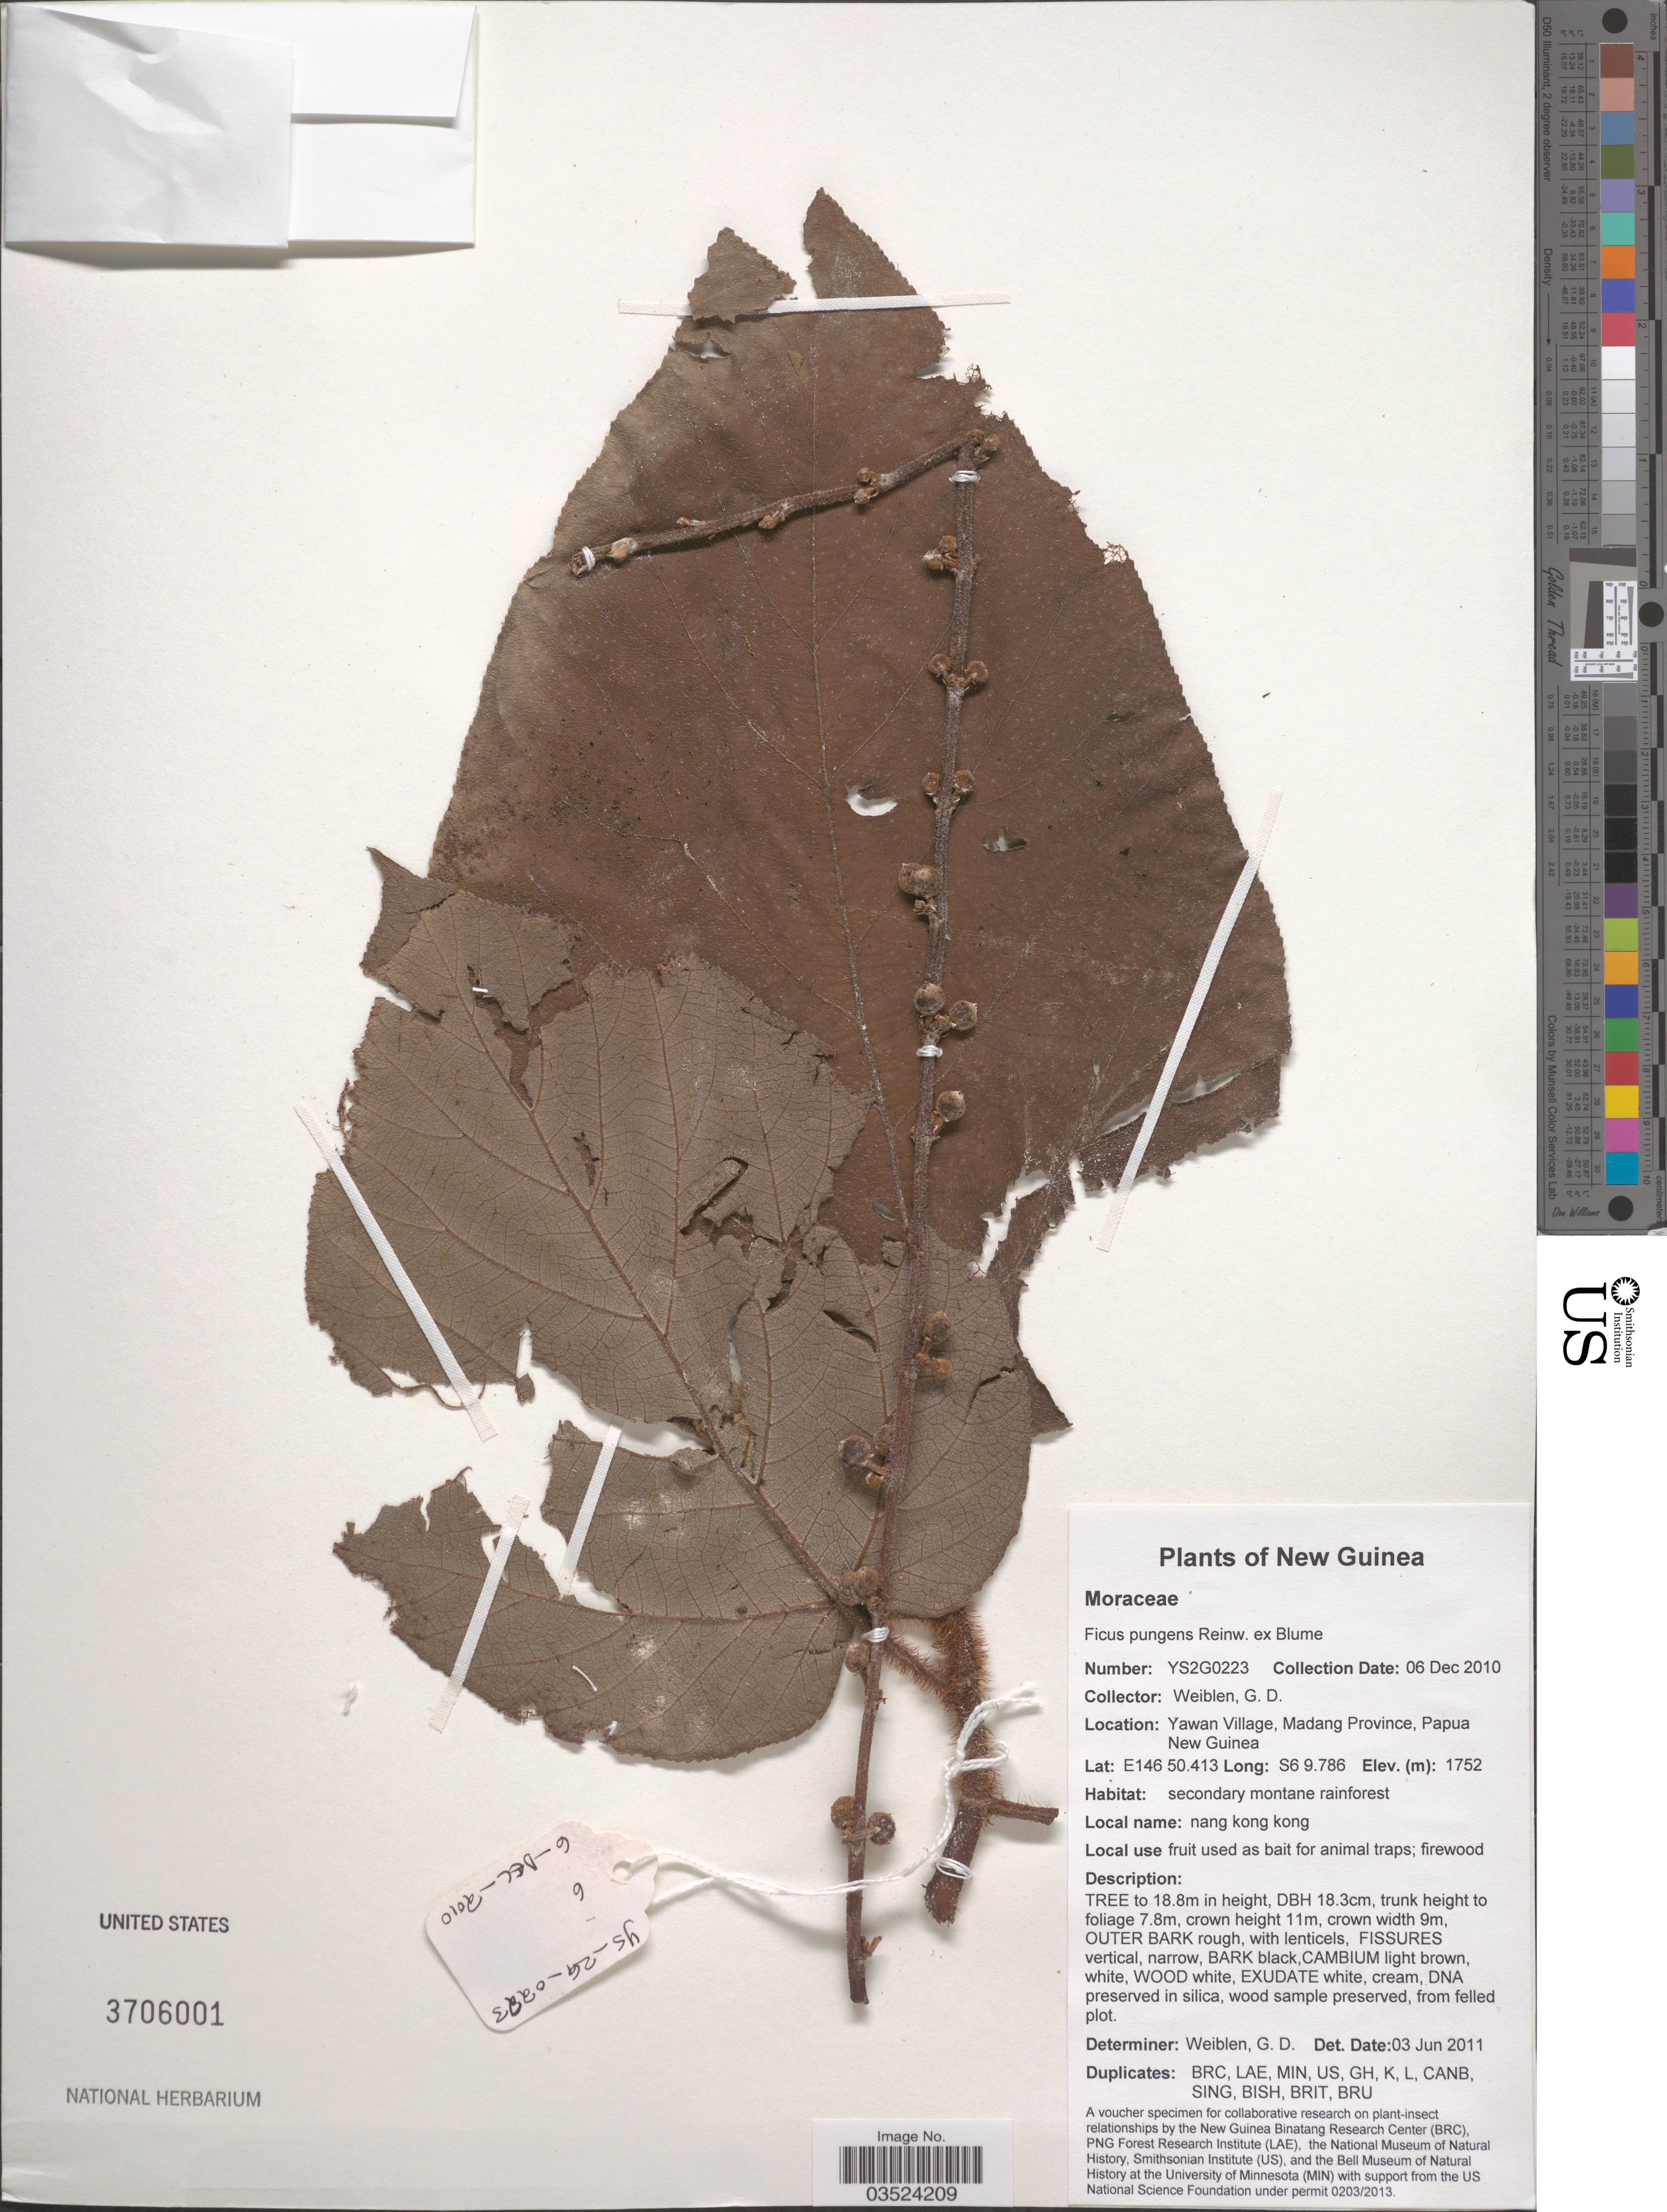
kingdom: Plantae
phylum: Tracheophyta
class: Magnoliopsida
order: Rosales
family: Moraceae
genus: Ficus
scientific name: Ficus pungens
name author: Reinw. ex Blume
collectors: G. D. Weiblen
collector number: YS2G0223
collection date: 2010-12-06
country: Papua New Guinea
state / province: Madang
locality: New Guinea. Yawan Village.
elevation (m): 1752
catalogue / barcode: US 3706001